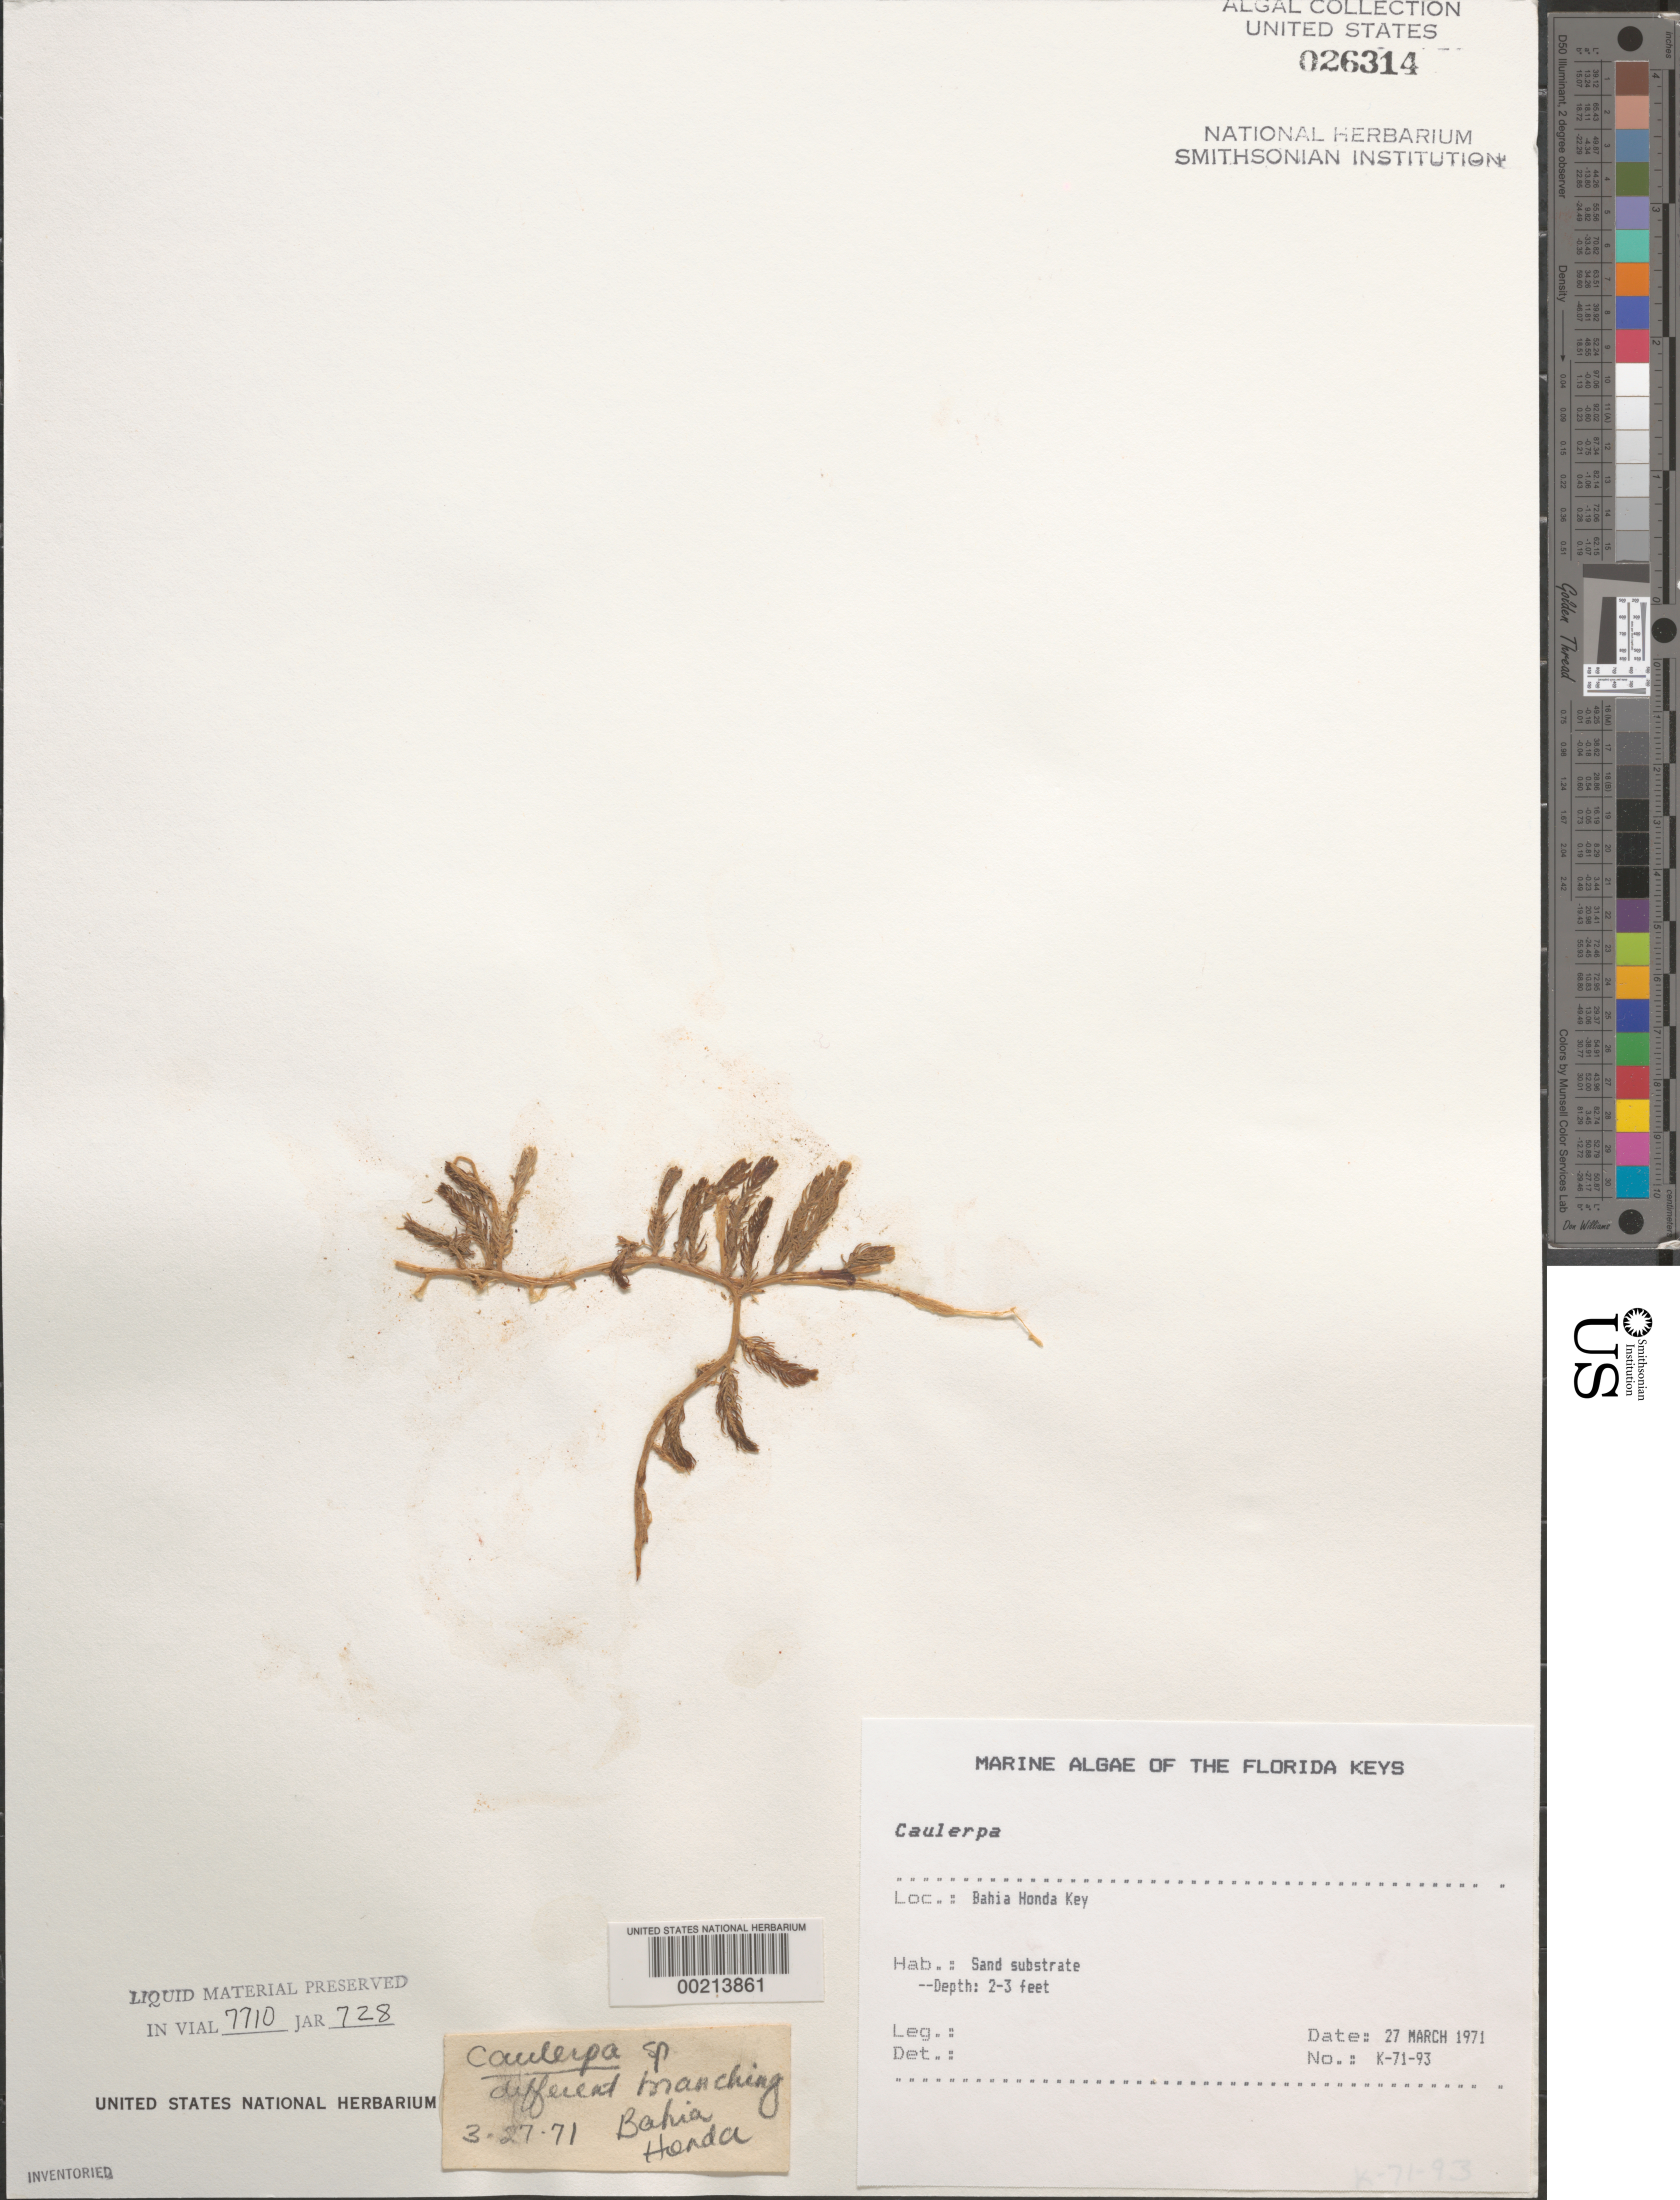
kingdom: Plantae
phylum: Chlorophyta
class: Ulvophyceae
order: Bryopsidales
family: Caulerpaceae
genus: Caulerpa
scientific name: Caulerpa sp.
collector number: K-71-93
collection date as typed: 27 Mar 1971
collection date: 1971-03-27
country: United States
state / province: Florida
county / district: Monroe County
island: Bahia Honda Key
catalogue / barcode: US 26314